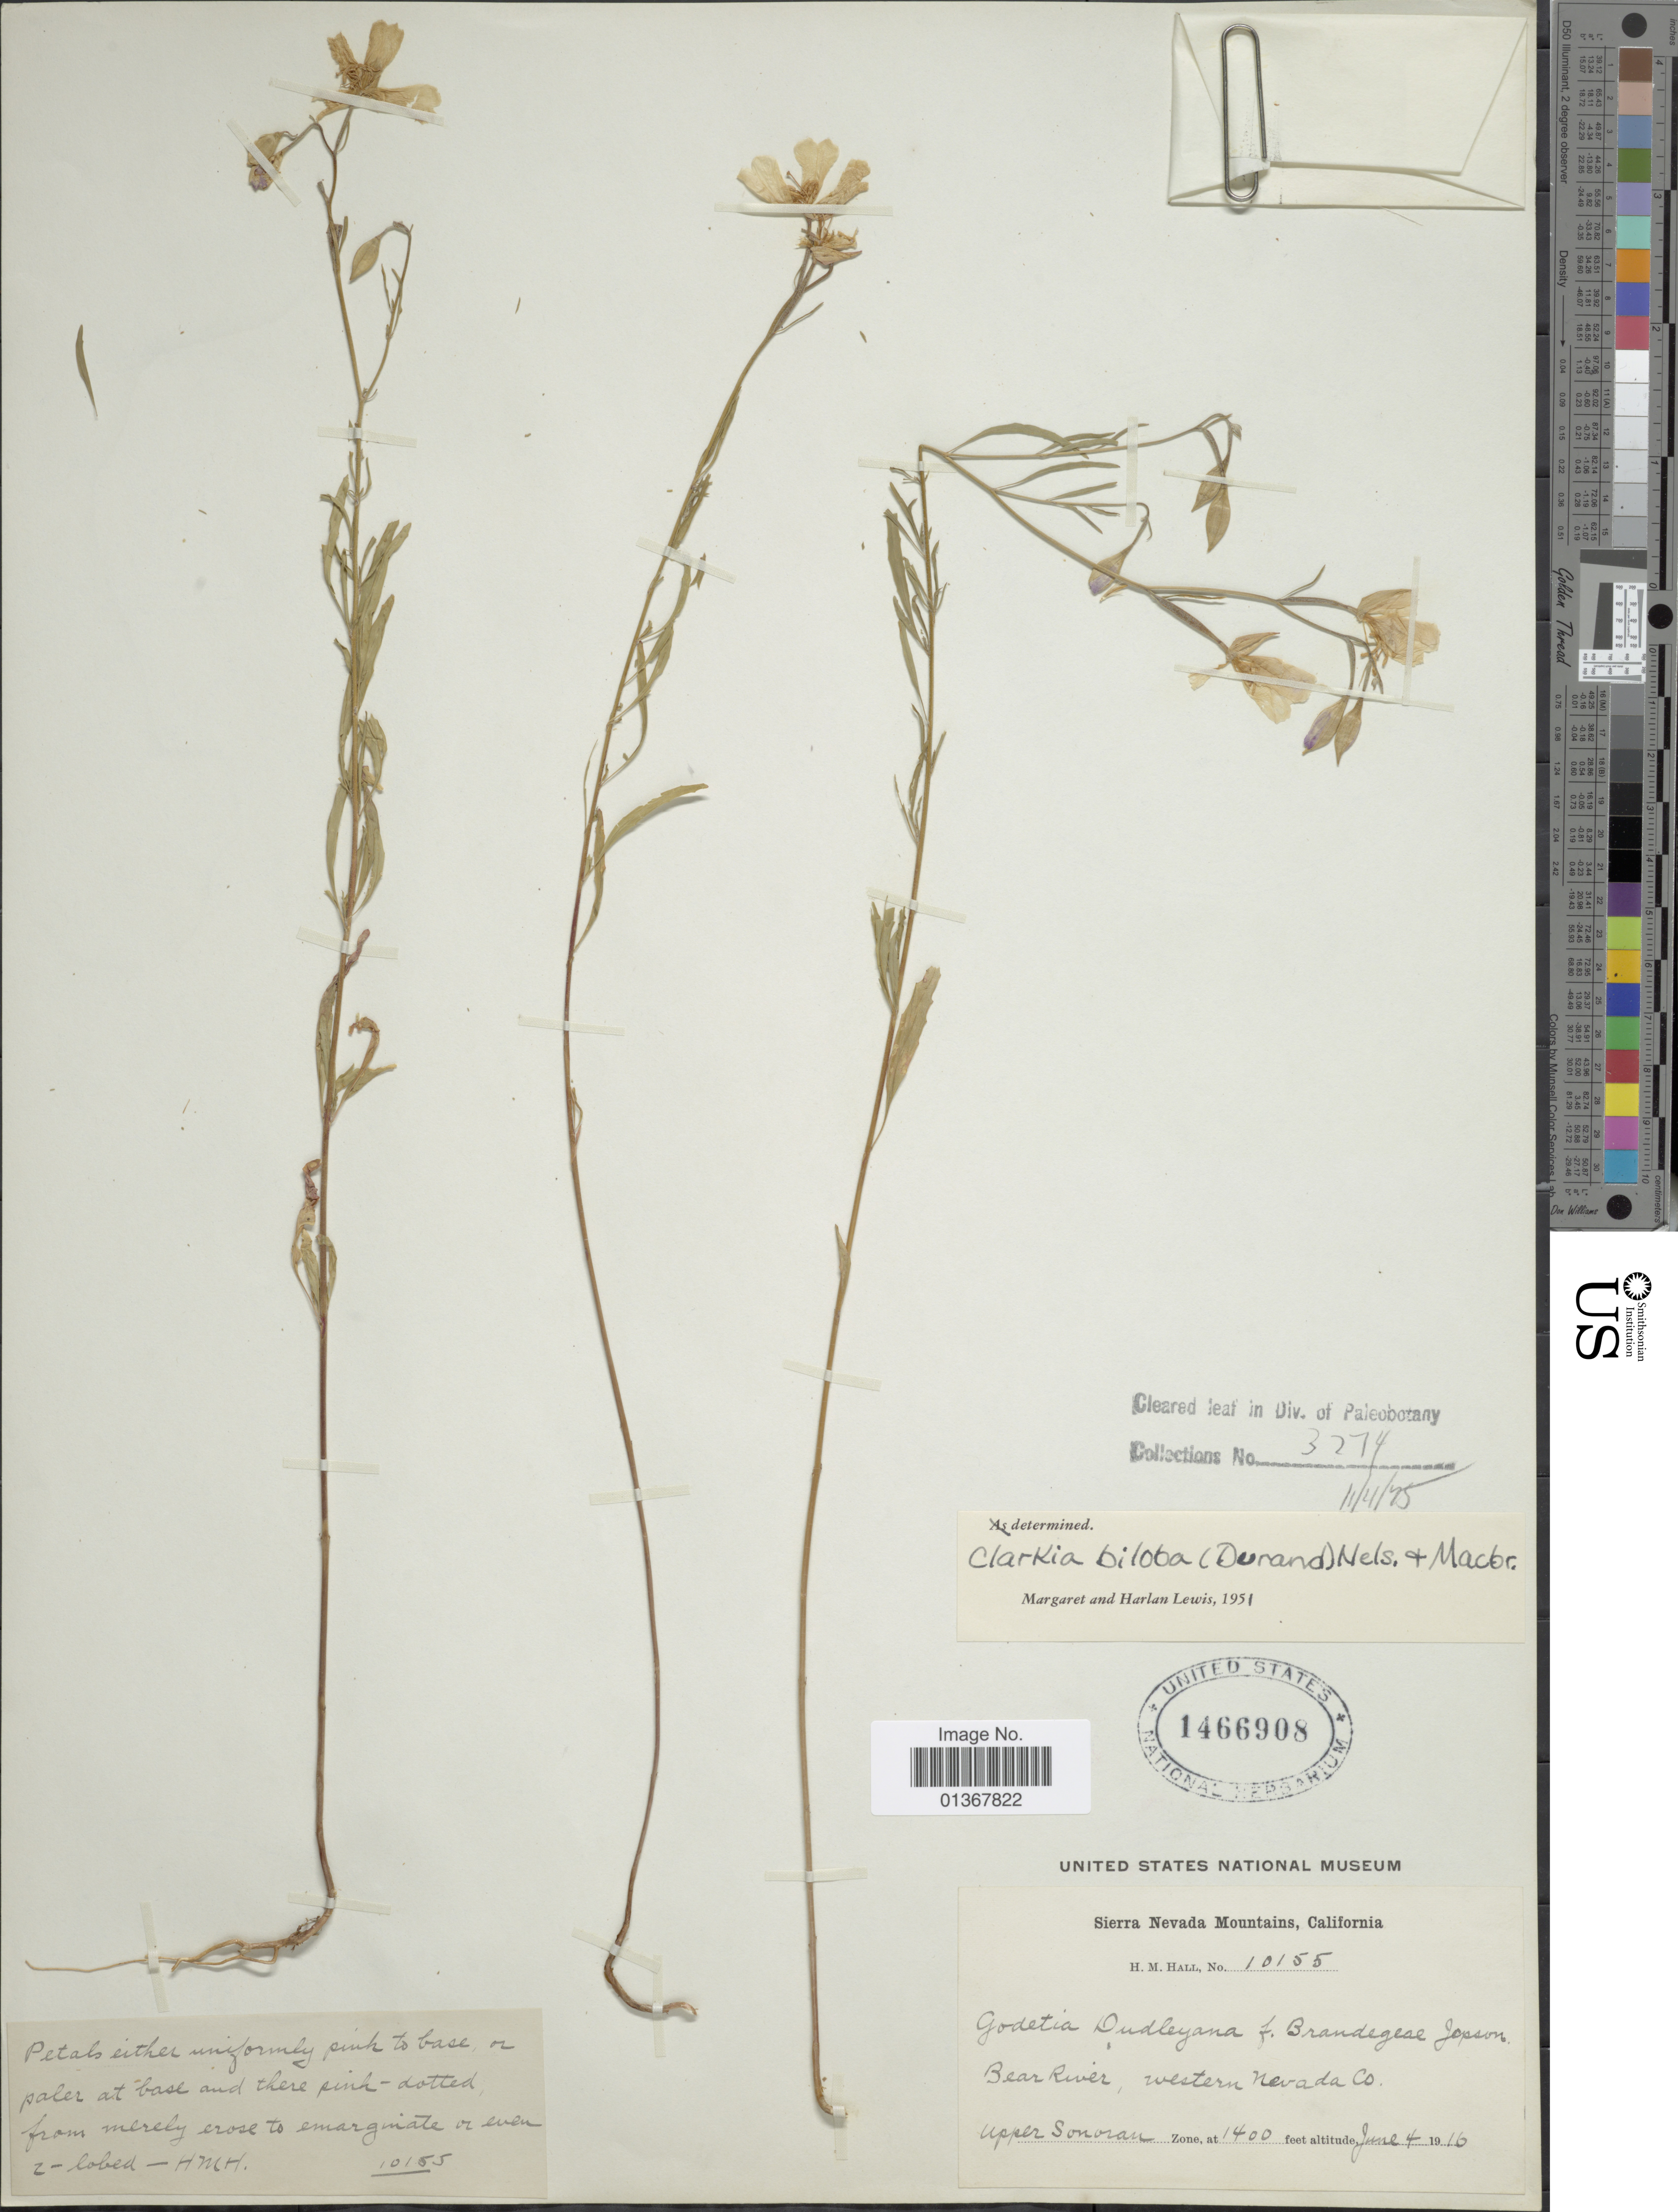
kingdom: Plantae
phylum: Tracheophyta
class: Magnoliopsida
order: Myrtales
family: Onagraceae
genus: Clarkia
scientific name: Clarkia biloba subsp. biloba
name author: (Durand) A. Nelson & J.F. Macbr.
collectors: H. M. Hall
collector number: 10155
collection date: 1916-06-04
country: United States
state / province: California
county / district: Nevada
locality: Sierra Nevada Mountains, Bear River, western Nevada Co, Upper Sonoran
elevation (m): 427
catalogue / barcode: US 1466908